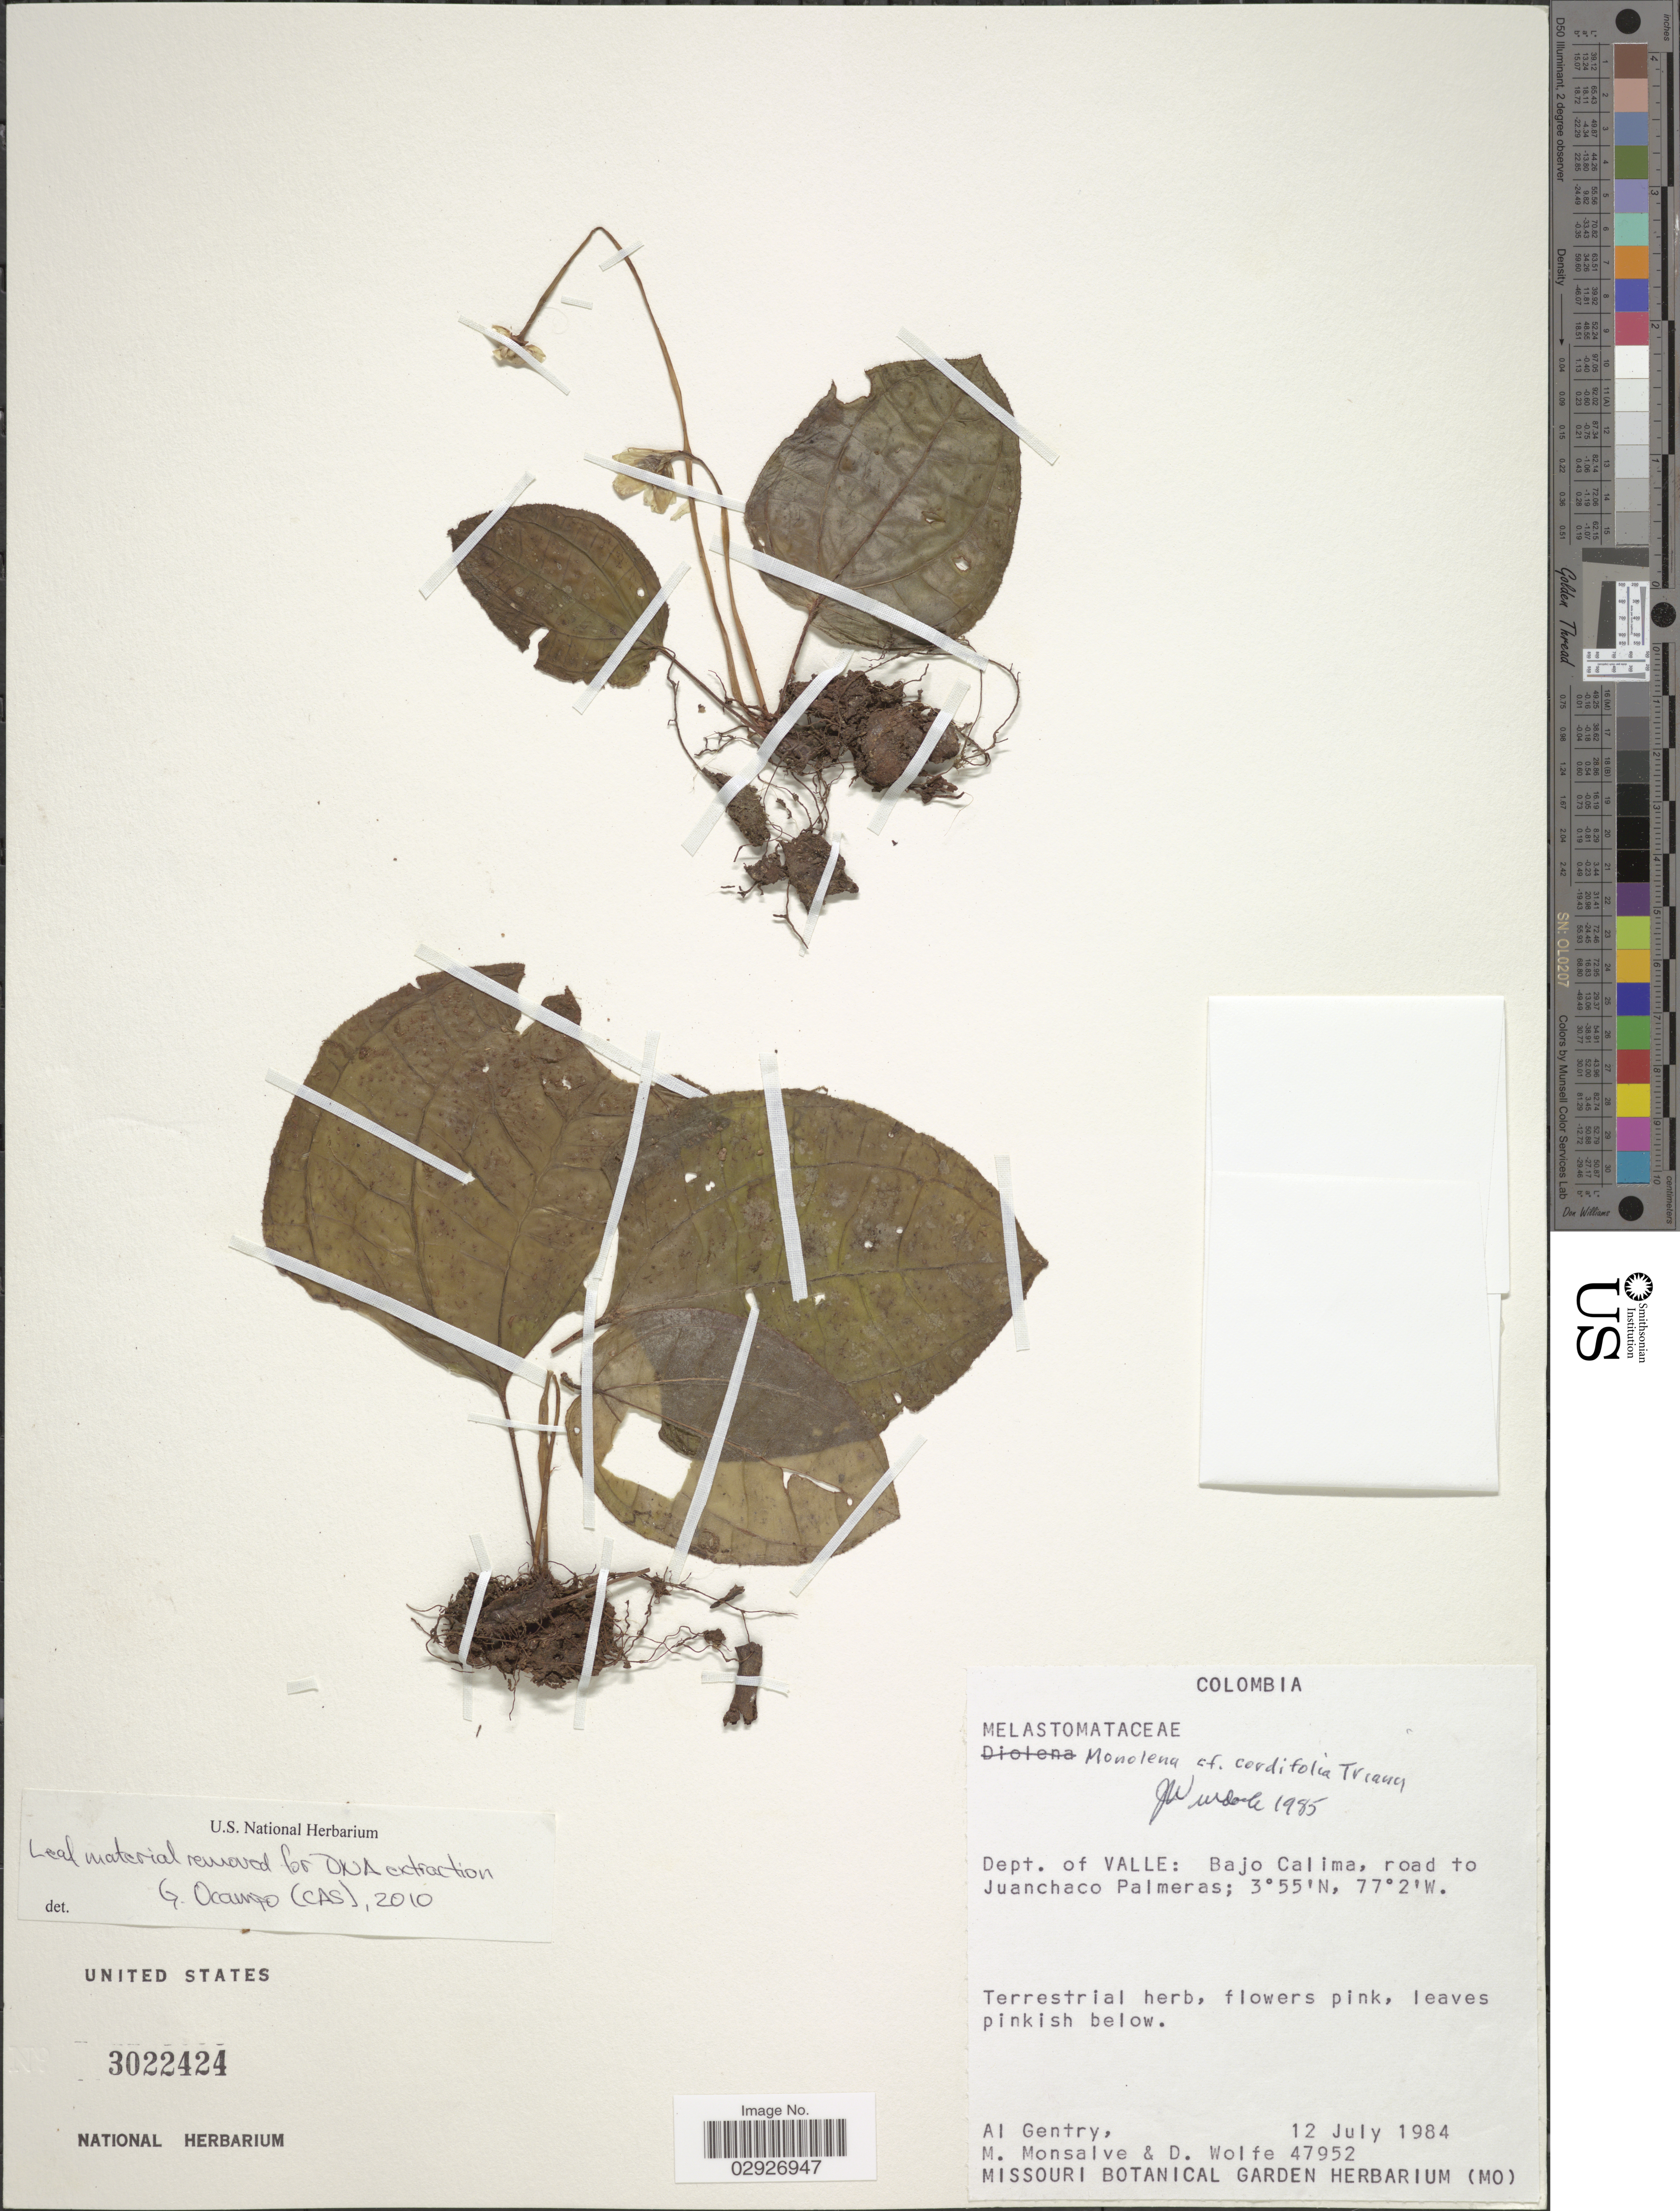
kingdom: Plantae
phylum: Tracheophyta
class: Magnoliopsida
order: Myrtales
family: Melastomataceae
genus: Monolena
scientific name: Monolena cordifolia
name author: Triana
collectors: A. H. Gentry, M. Monsalve & D. Wolfe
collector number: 47952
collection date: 1984-07-12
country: Colombia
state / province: Valle del Cauca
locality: Dept. of Valle: Bajo Calima, road to Juanchaco Palmeras.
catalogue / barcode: US 3022424